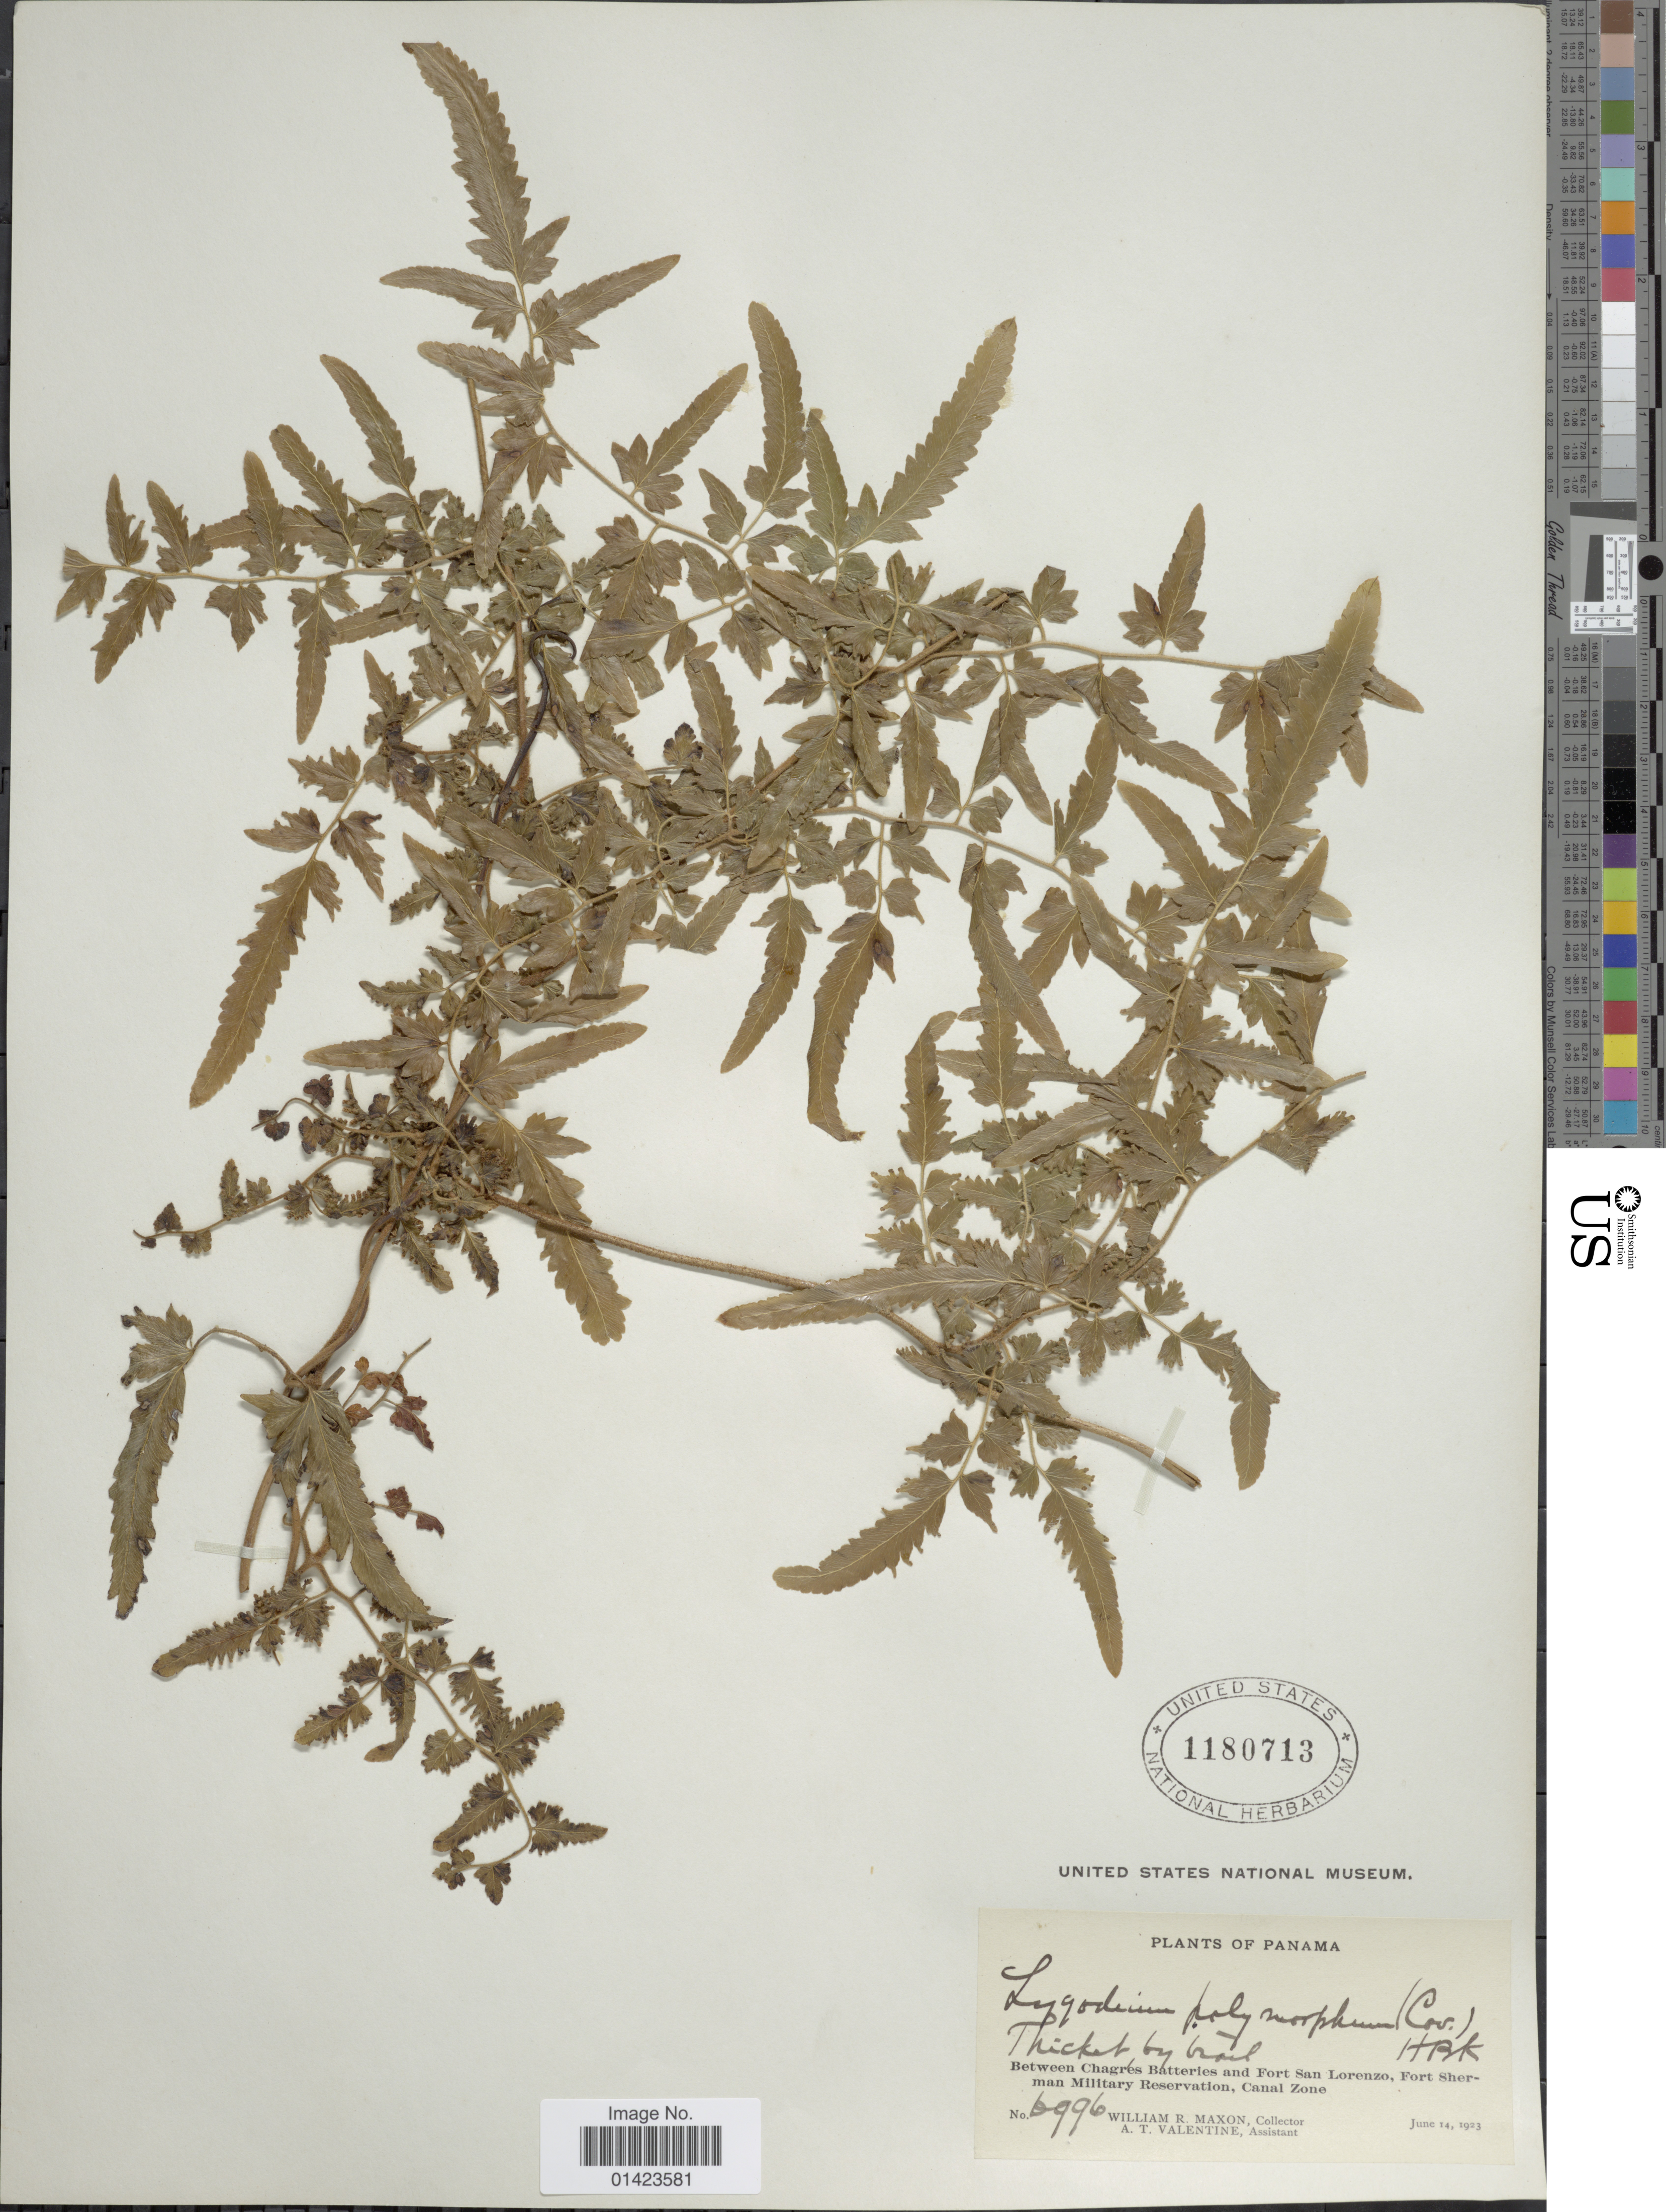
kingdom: Plantae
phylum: Tracheophyta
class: Polypodiopsida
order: Schizaeales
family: Lygodiaceae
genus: Lygodium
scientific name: Lygodium venustum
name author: Sw.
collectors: W. R. Maxon & A. Valentine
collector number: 6996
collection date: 1923-06-14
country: Panama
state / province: Colón / Panamá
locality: Between Chagres Batteries and Fort San Lorenzo, Fort Sherman Military Reservation, Canal Zone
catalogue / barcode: US 1180713